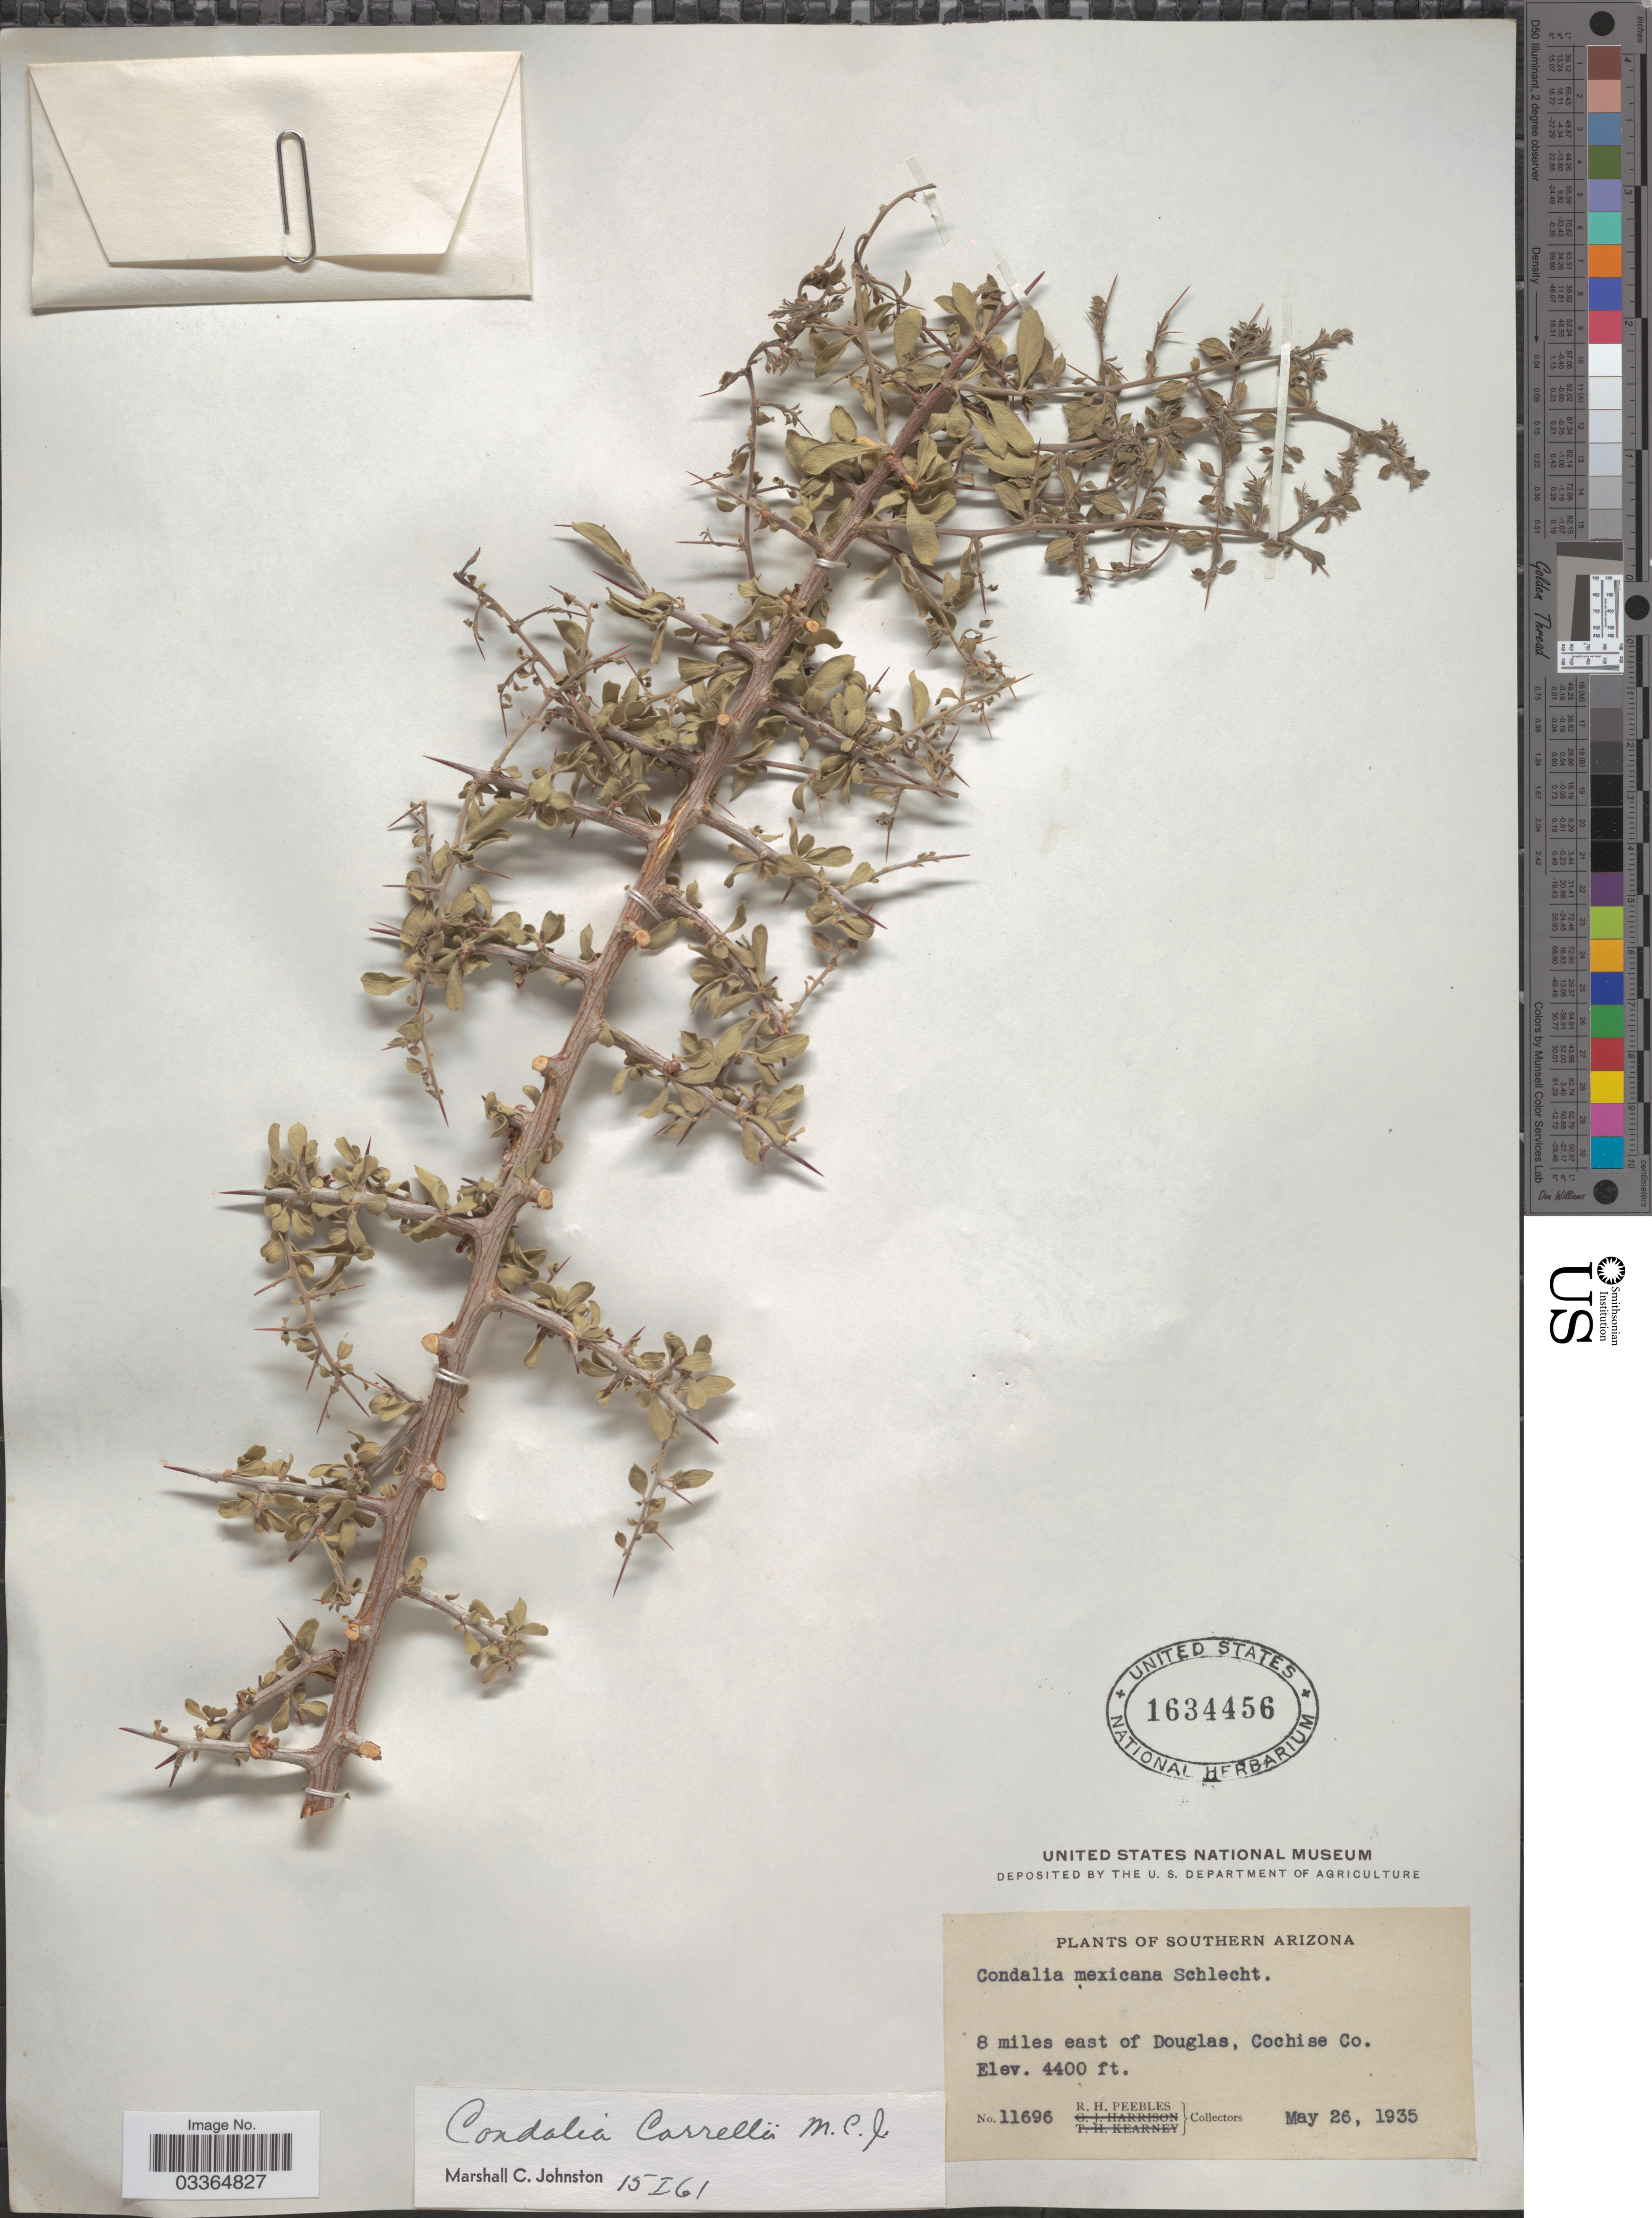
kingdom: Plantae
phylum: Tracheophyta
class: Magnoliopsida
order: Rosales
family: Rhamnaceae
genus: Condalia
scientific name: Condalia correllii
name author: M.C. Johnst.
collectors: R. H. Peebles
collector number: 11696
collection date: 1935-05-26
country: United States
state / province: Arizona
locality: Southern Arizona. 8 miles east of Douglas, Cochise Co.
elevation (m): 1341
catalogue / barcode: US 1634456